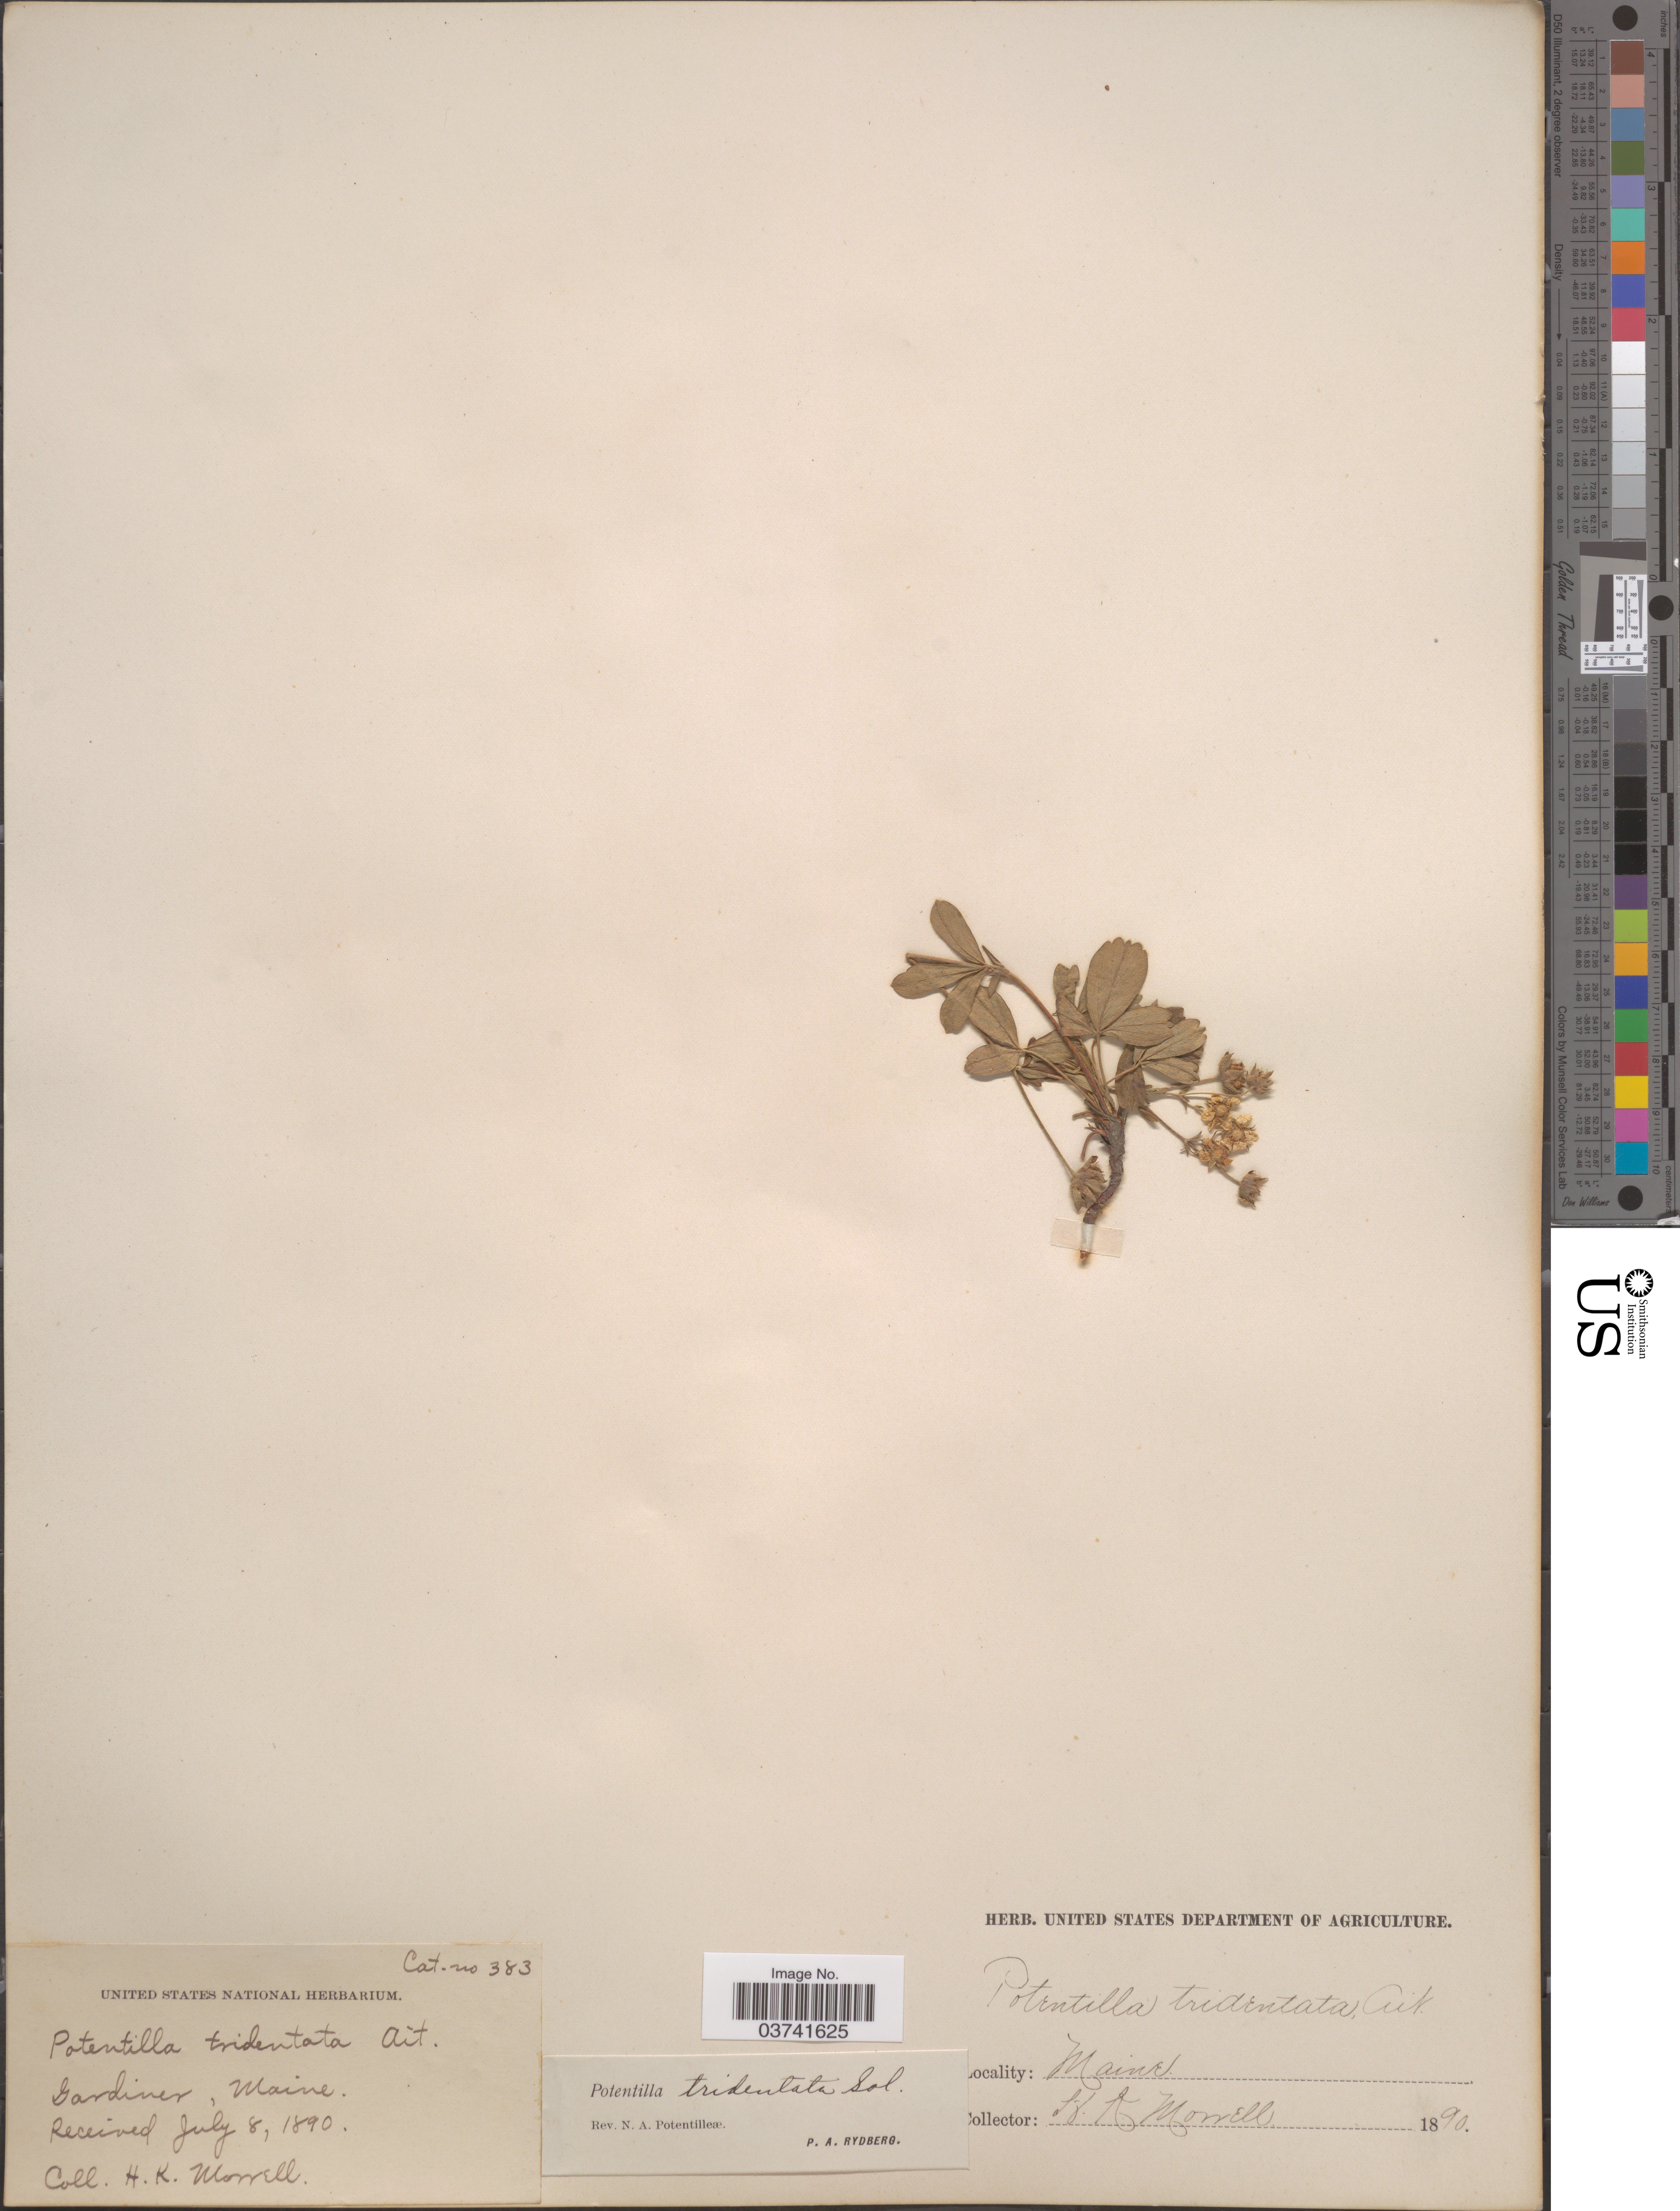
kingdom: Plantae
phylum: Tracheophyta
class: Magnoliopsida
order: Rosales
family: Rosaceae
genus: Potentilla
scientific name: Potentilla tridentata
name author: Aiton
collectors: H. Morrell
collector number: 383?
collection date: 1890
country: United States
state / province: Maine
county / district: Kennebec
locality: Gardiner.